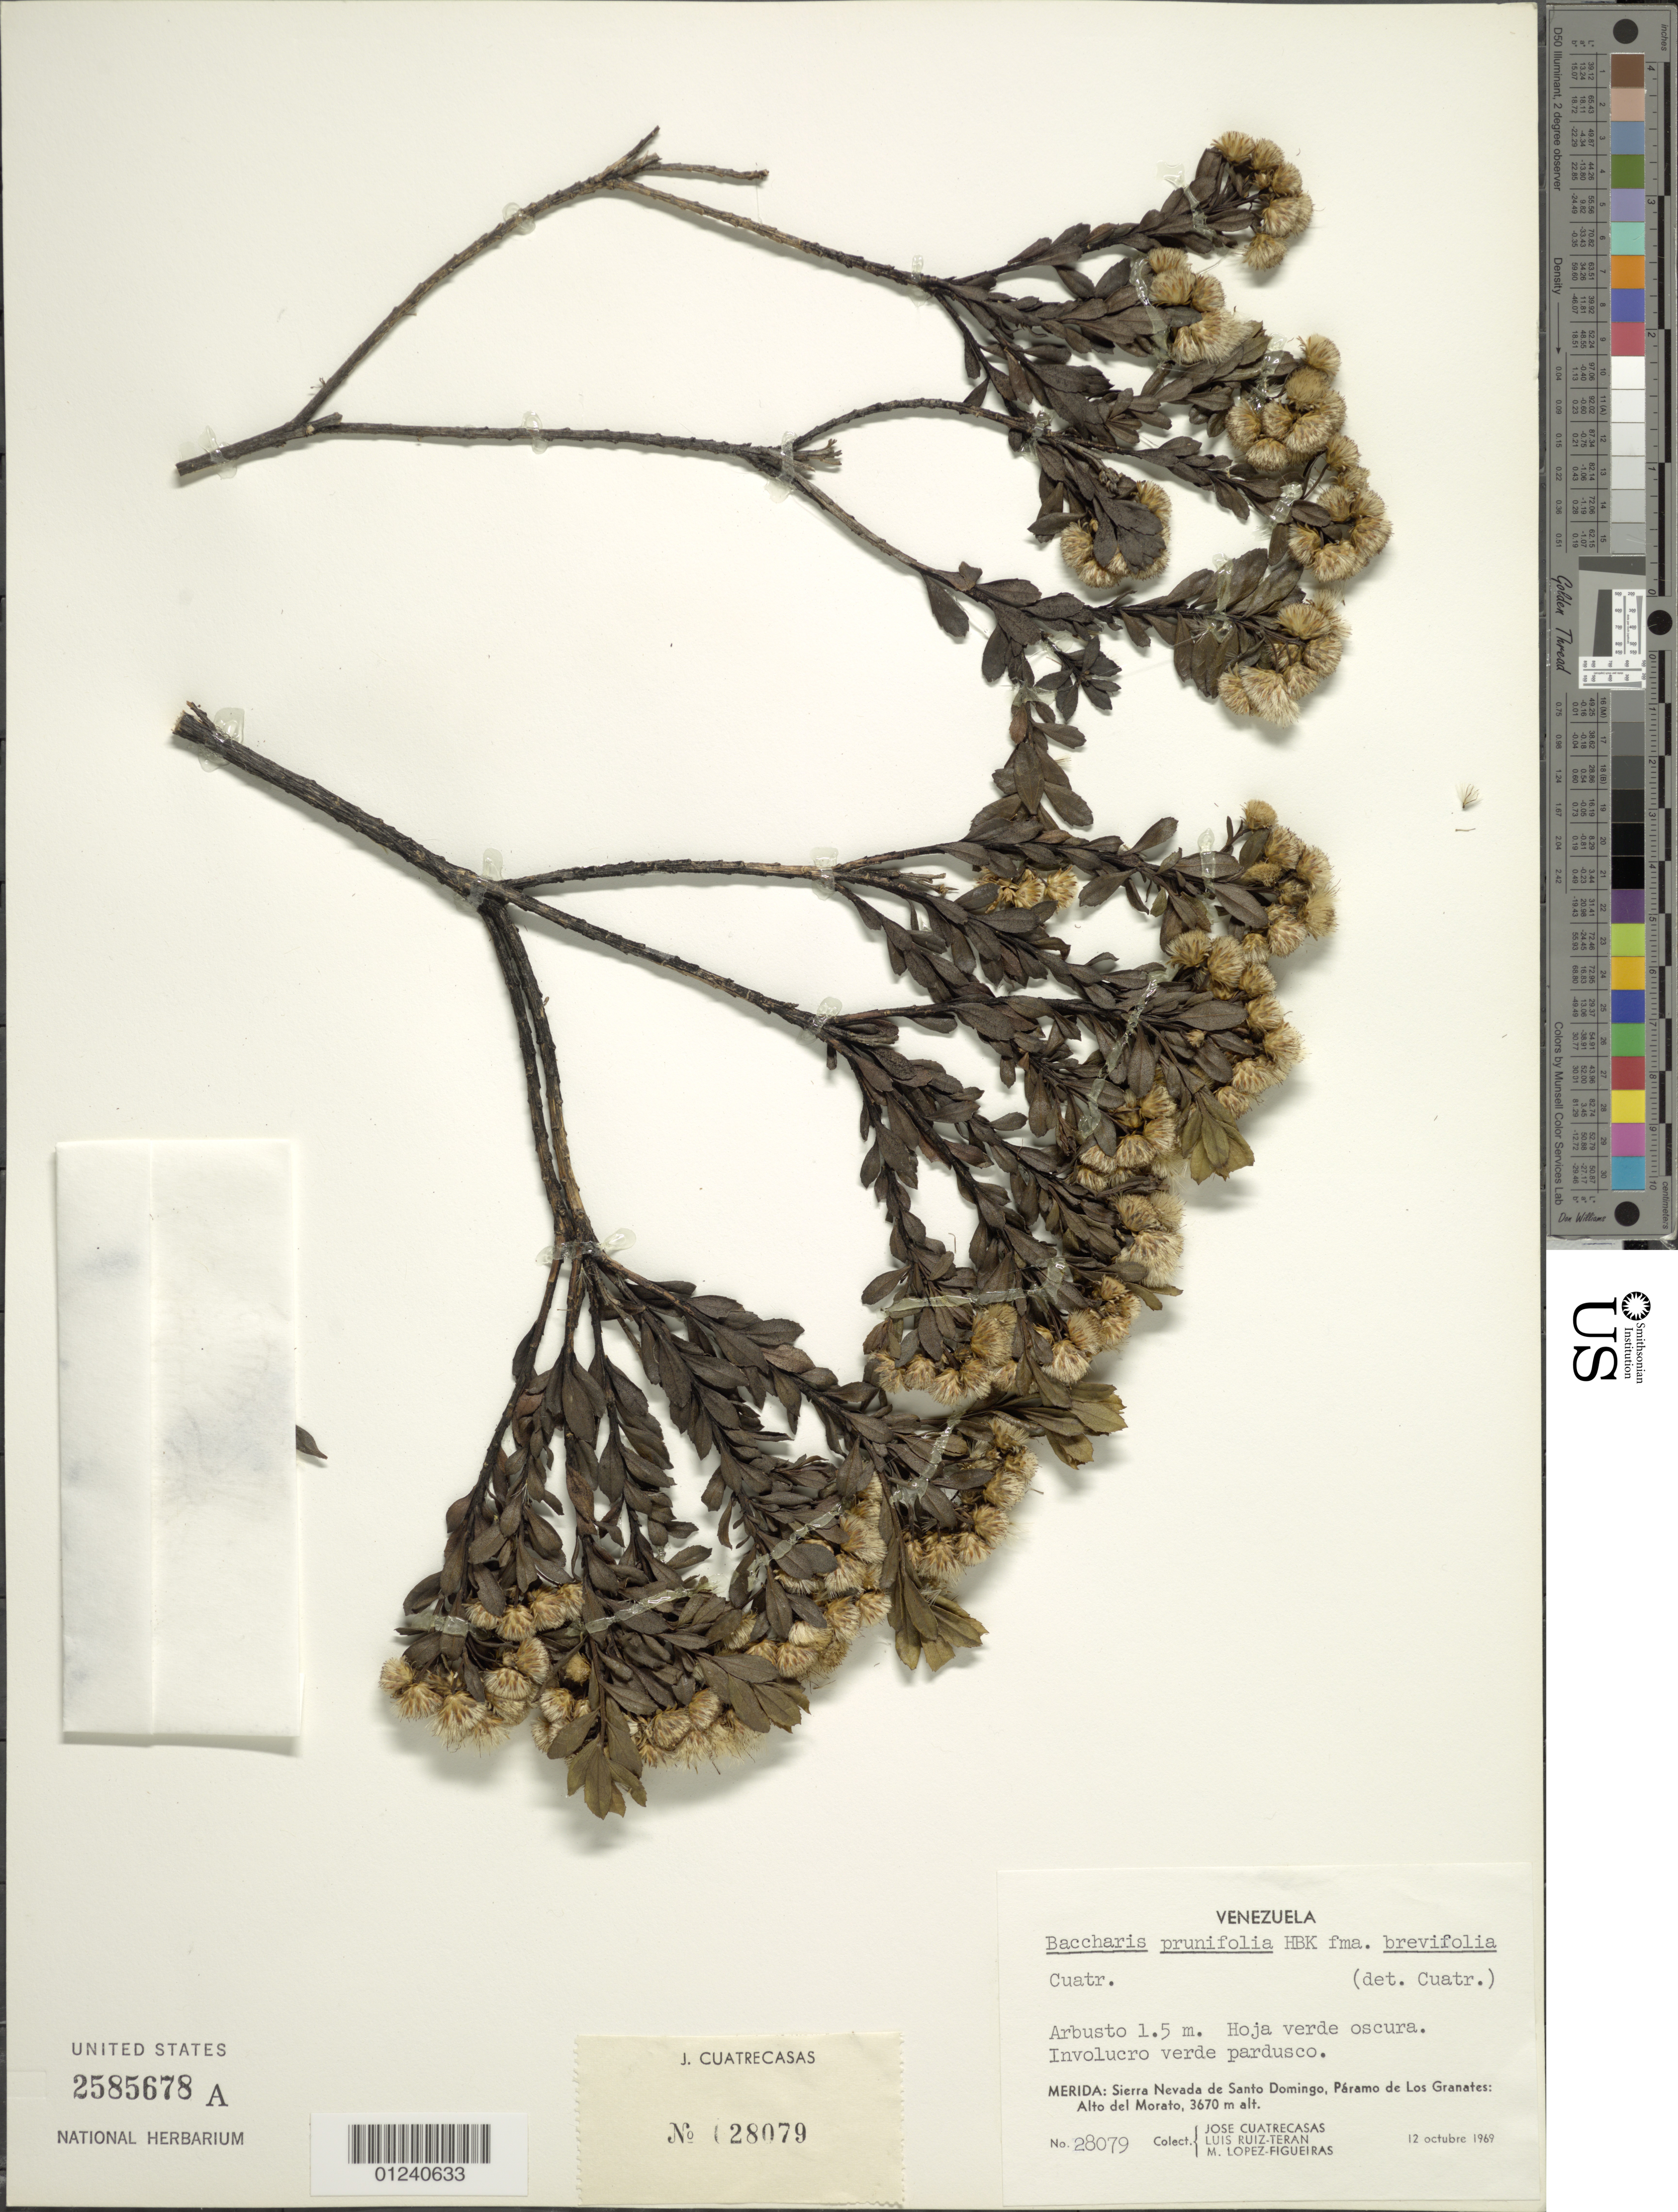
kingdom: Plantae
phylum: Tracheophyta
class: Magnoliopsida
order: Asterales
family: Asteraceae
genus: Baccharis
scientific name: Baccharis prunifolia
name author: Kunth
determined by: Cuatrecasas, J.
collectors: J. Cuatrecasas, L. E. Ruíz-Terán & M. López Figueiras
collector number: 28079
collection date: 1969-10-12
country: Venezuela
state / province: Mérida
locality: Sierra Nevada de Santo Domingo, Paramo de Los Granates: Alto del Morato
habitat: Paramo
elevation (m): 3670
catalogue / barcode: US 2585678A